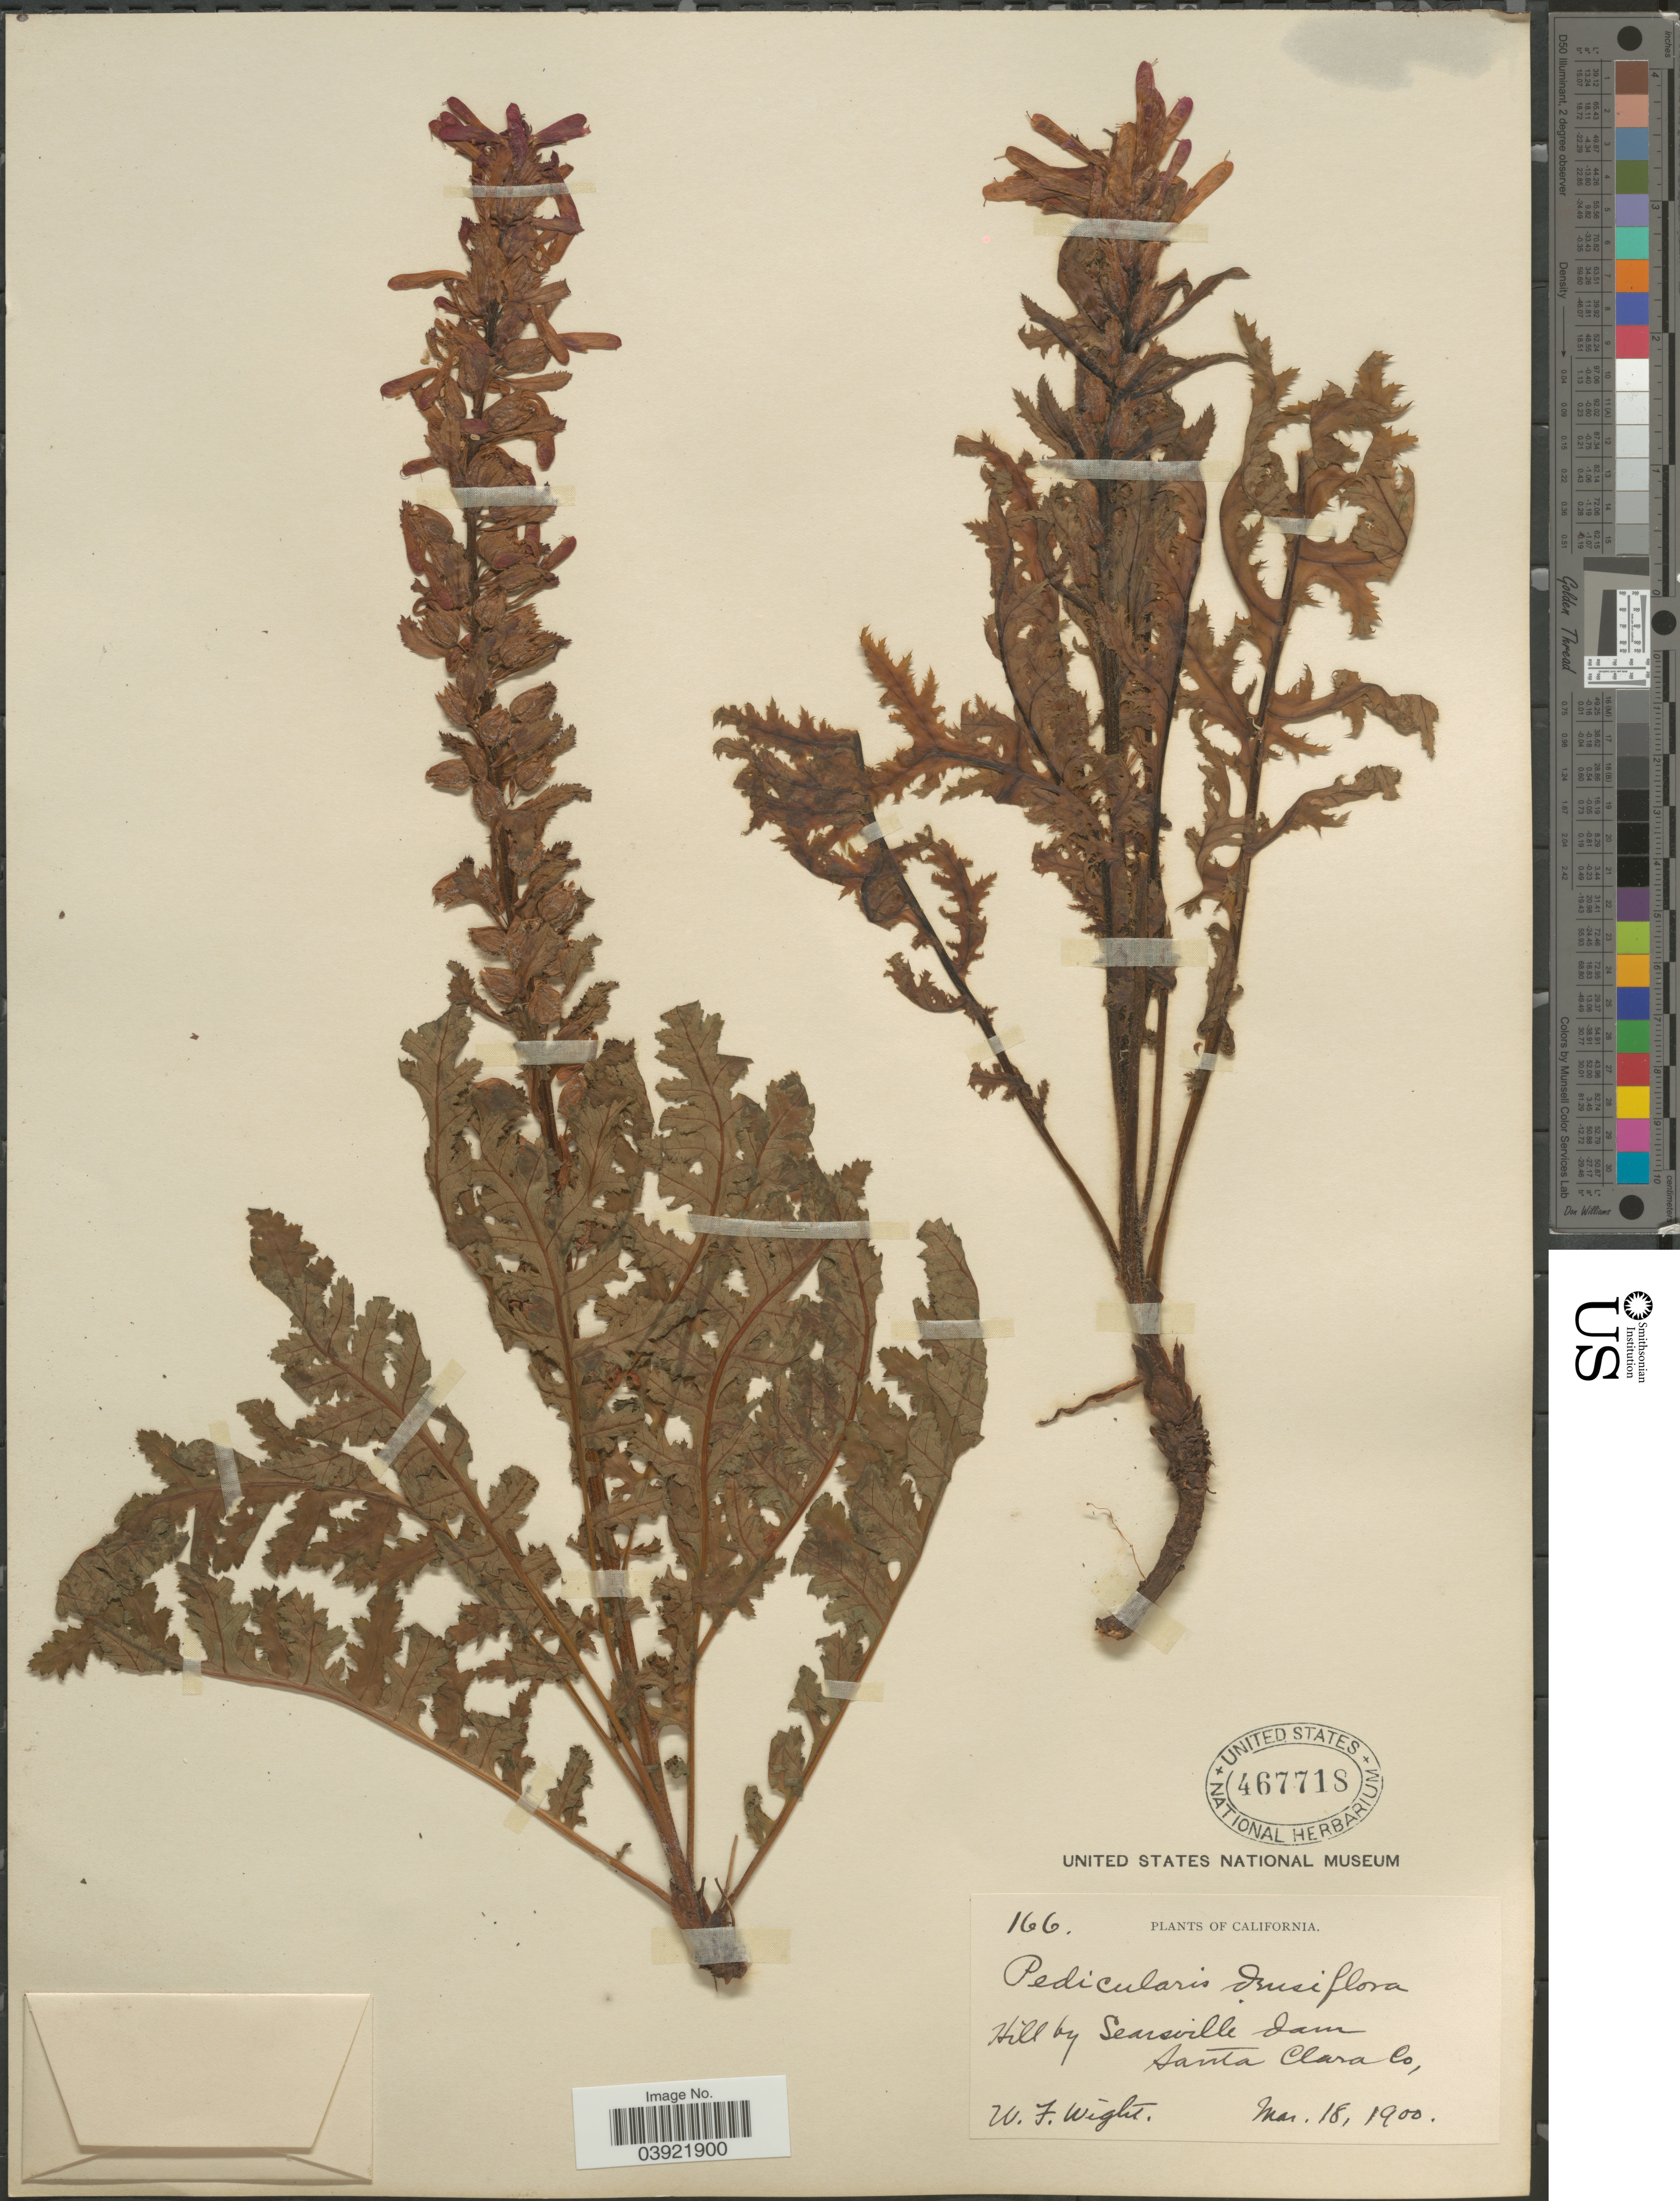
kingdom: Plantae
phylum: Tracheophyta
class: Magnoliopsida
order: Lamiales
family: Orobanchaceae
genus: Pedicularis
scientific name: Pedicularis densiflora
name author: Benth.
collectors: W. Wight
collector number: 166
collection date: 1900-03-18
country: United States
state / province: California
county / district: Santa Clara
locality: Hill by Searsville Dam. Santa Clara Co.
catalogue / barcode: US 467718